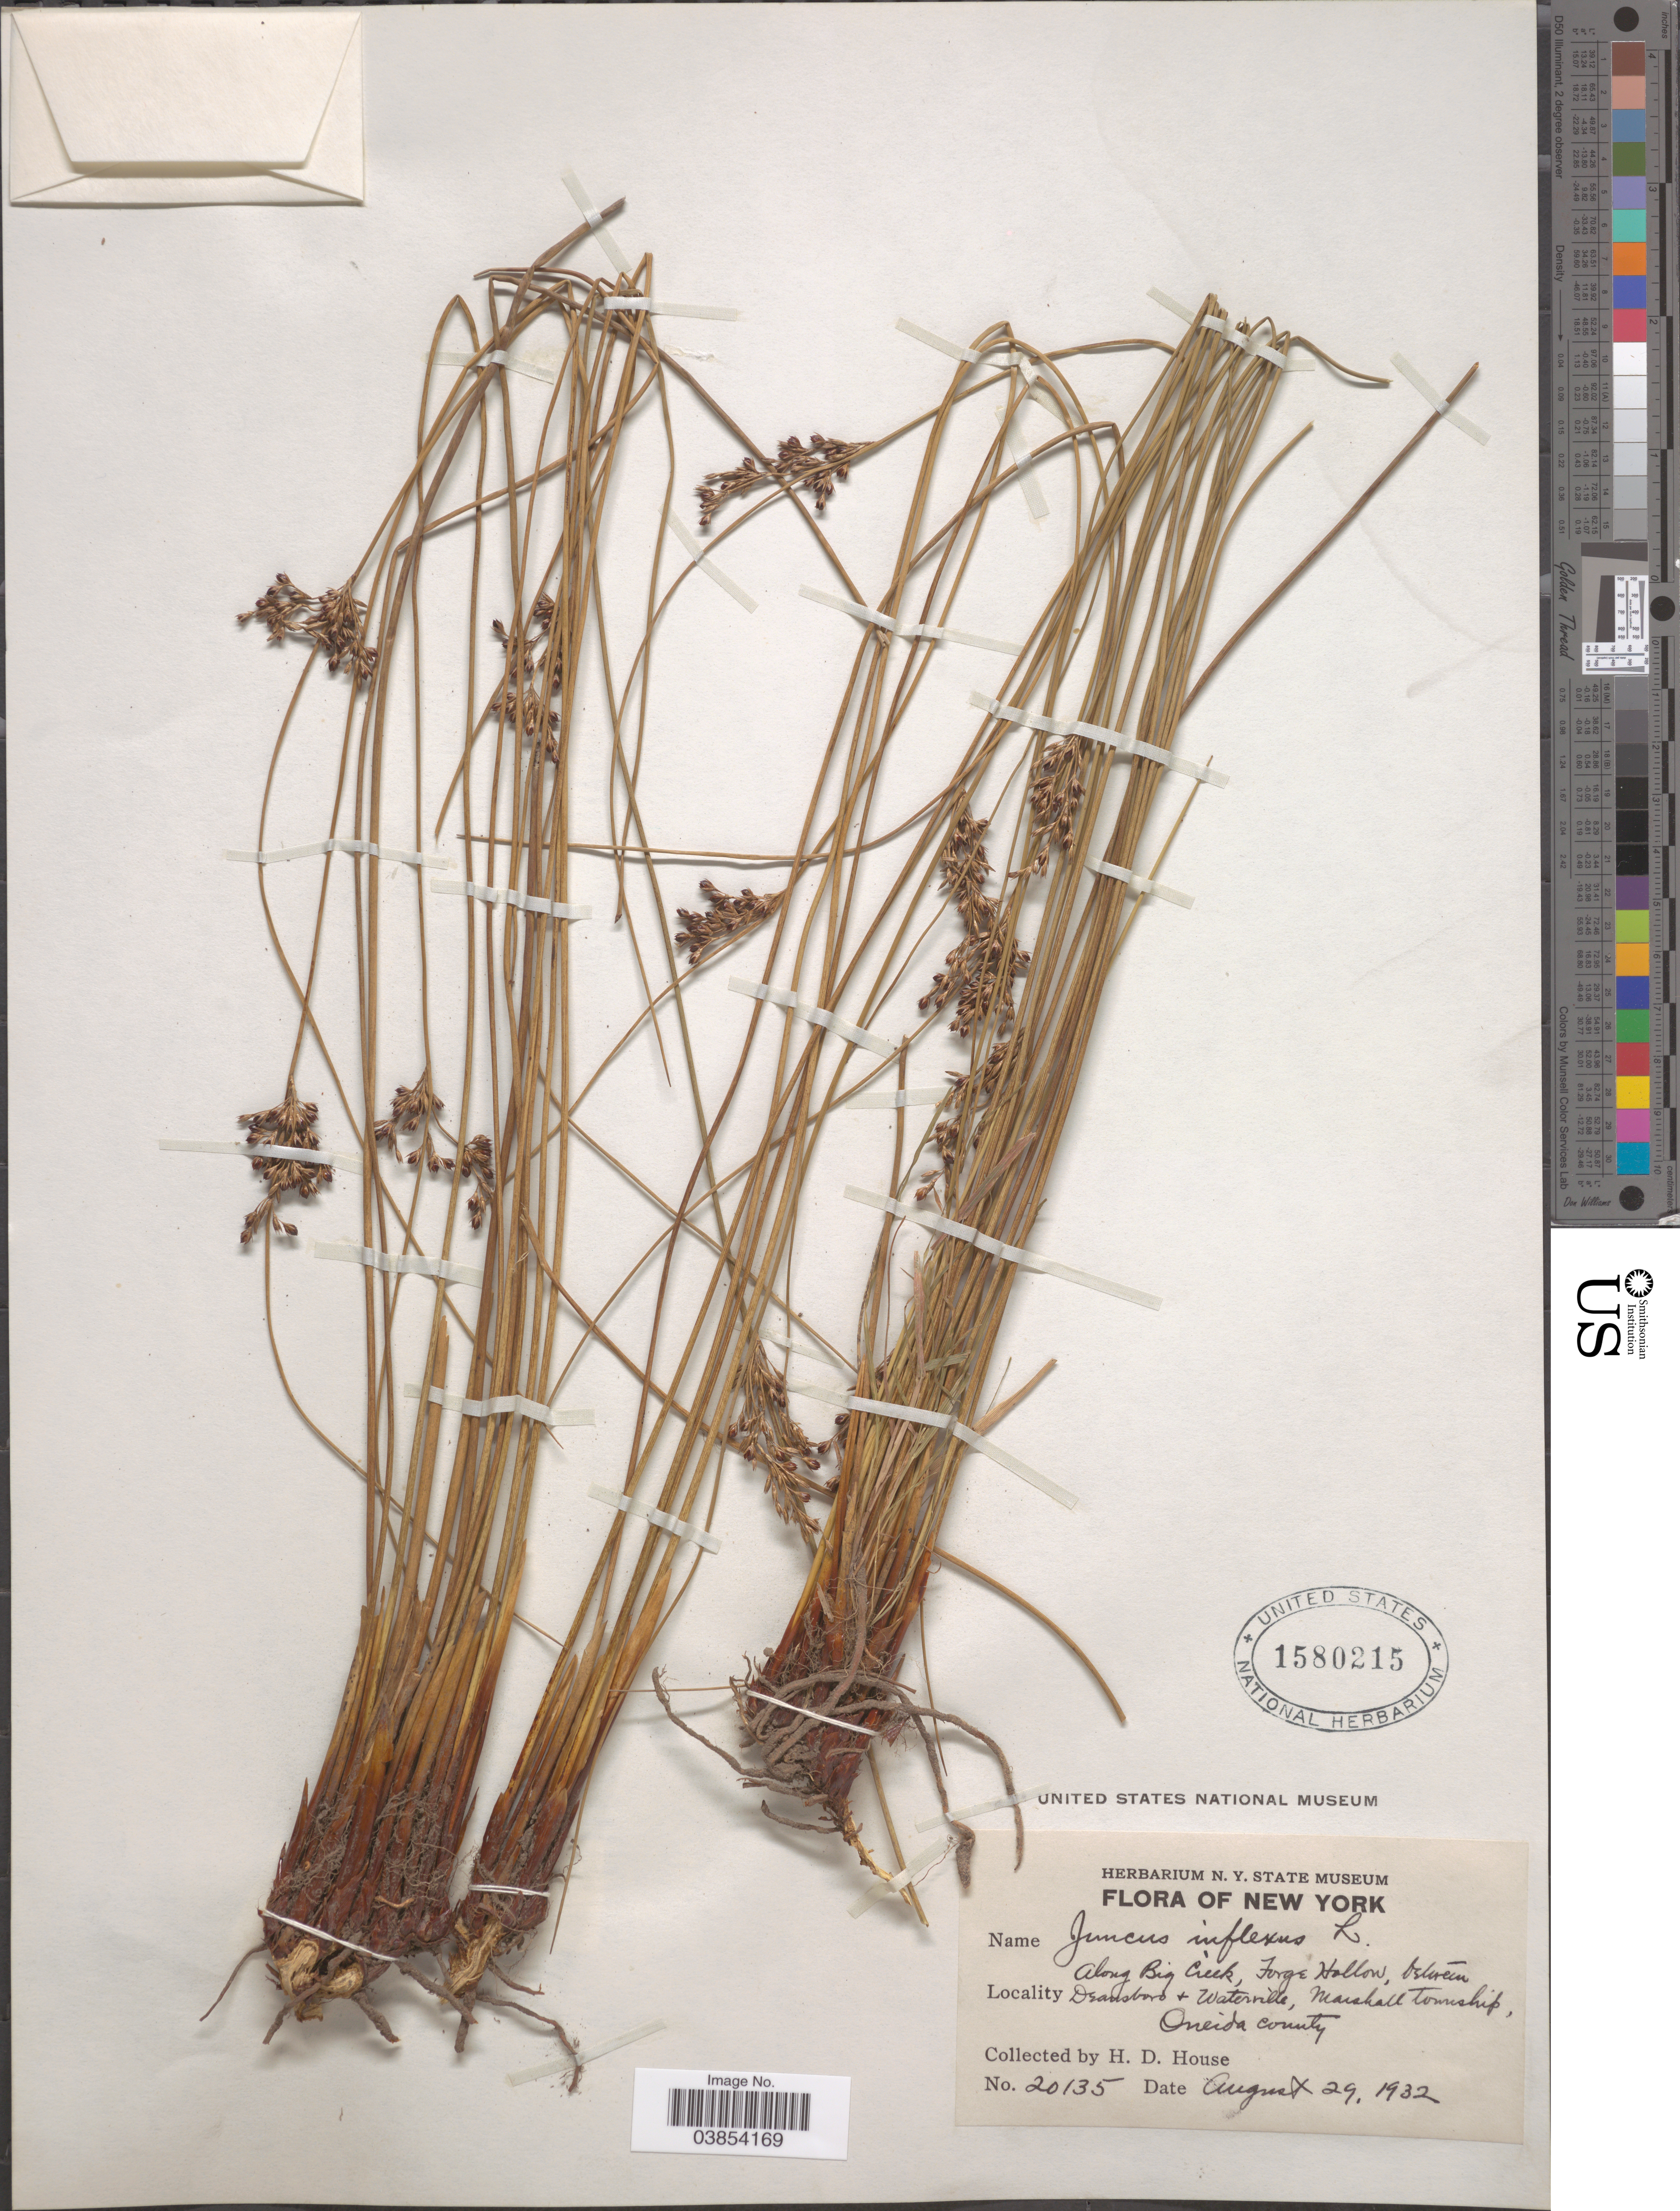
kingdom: Plantae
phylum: Tracheophyta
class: Liliopsida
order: Poales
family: Juncaceae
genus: Juncus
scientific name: Juncus inflexus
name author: L.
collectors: H. D. House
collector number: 20135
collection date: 1932-08-29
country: United States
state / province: New York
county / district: Oneida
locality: Along Big Creek, Jorge Haloow, between Dransboro + Waterville, Marshall Township, Oneida county.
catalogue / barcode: US 1580215